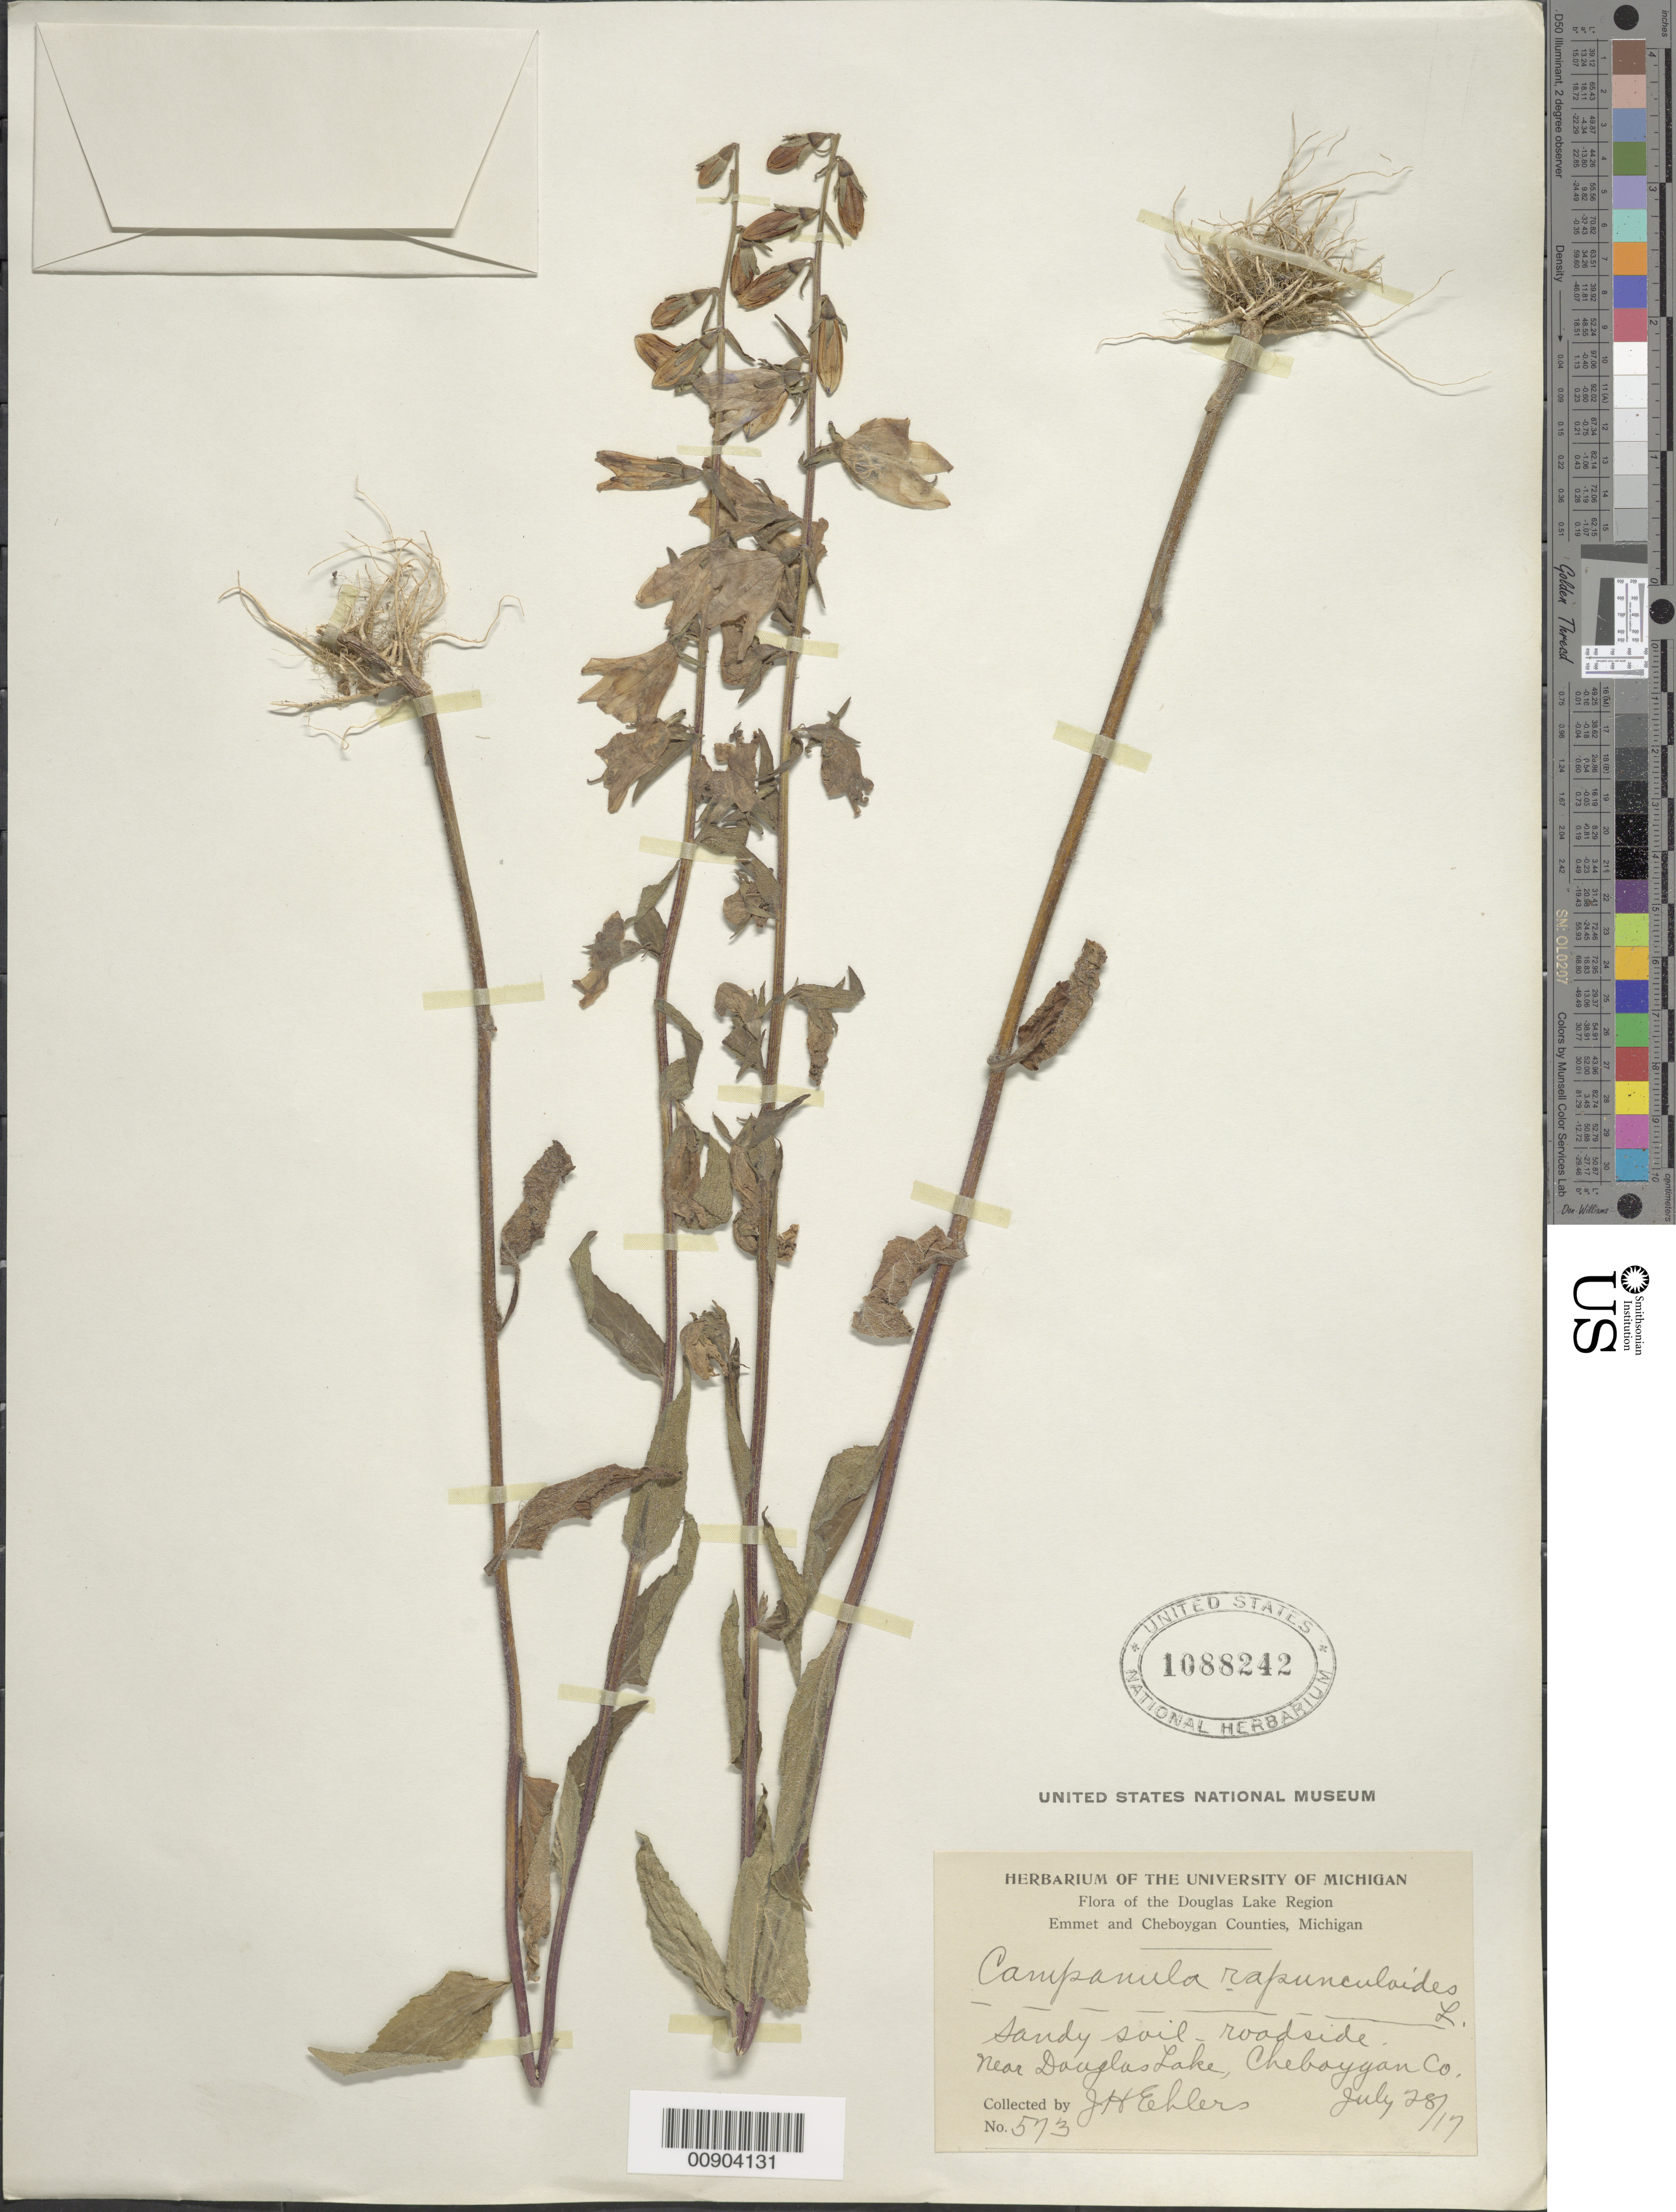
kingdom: Plantae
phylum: Tracheophyta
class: Magnoliopsida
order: Asterales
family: Campanulaceae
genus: Campanula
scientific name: Campanula rapunculoides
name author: L.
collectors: J. H. Ehlers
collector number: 573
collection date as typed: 28 Jul 1917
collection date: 1917-07-28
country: United States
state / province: Michigan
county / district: Cheboygan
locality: Near Douglas Lake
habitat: sandy soil, roadside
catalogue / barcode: US 1088242